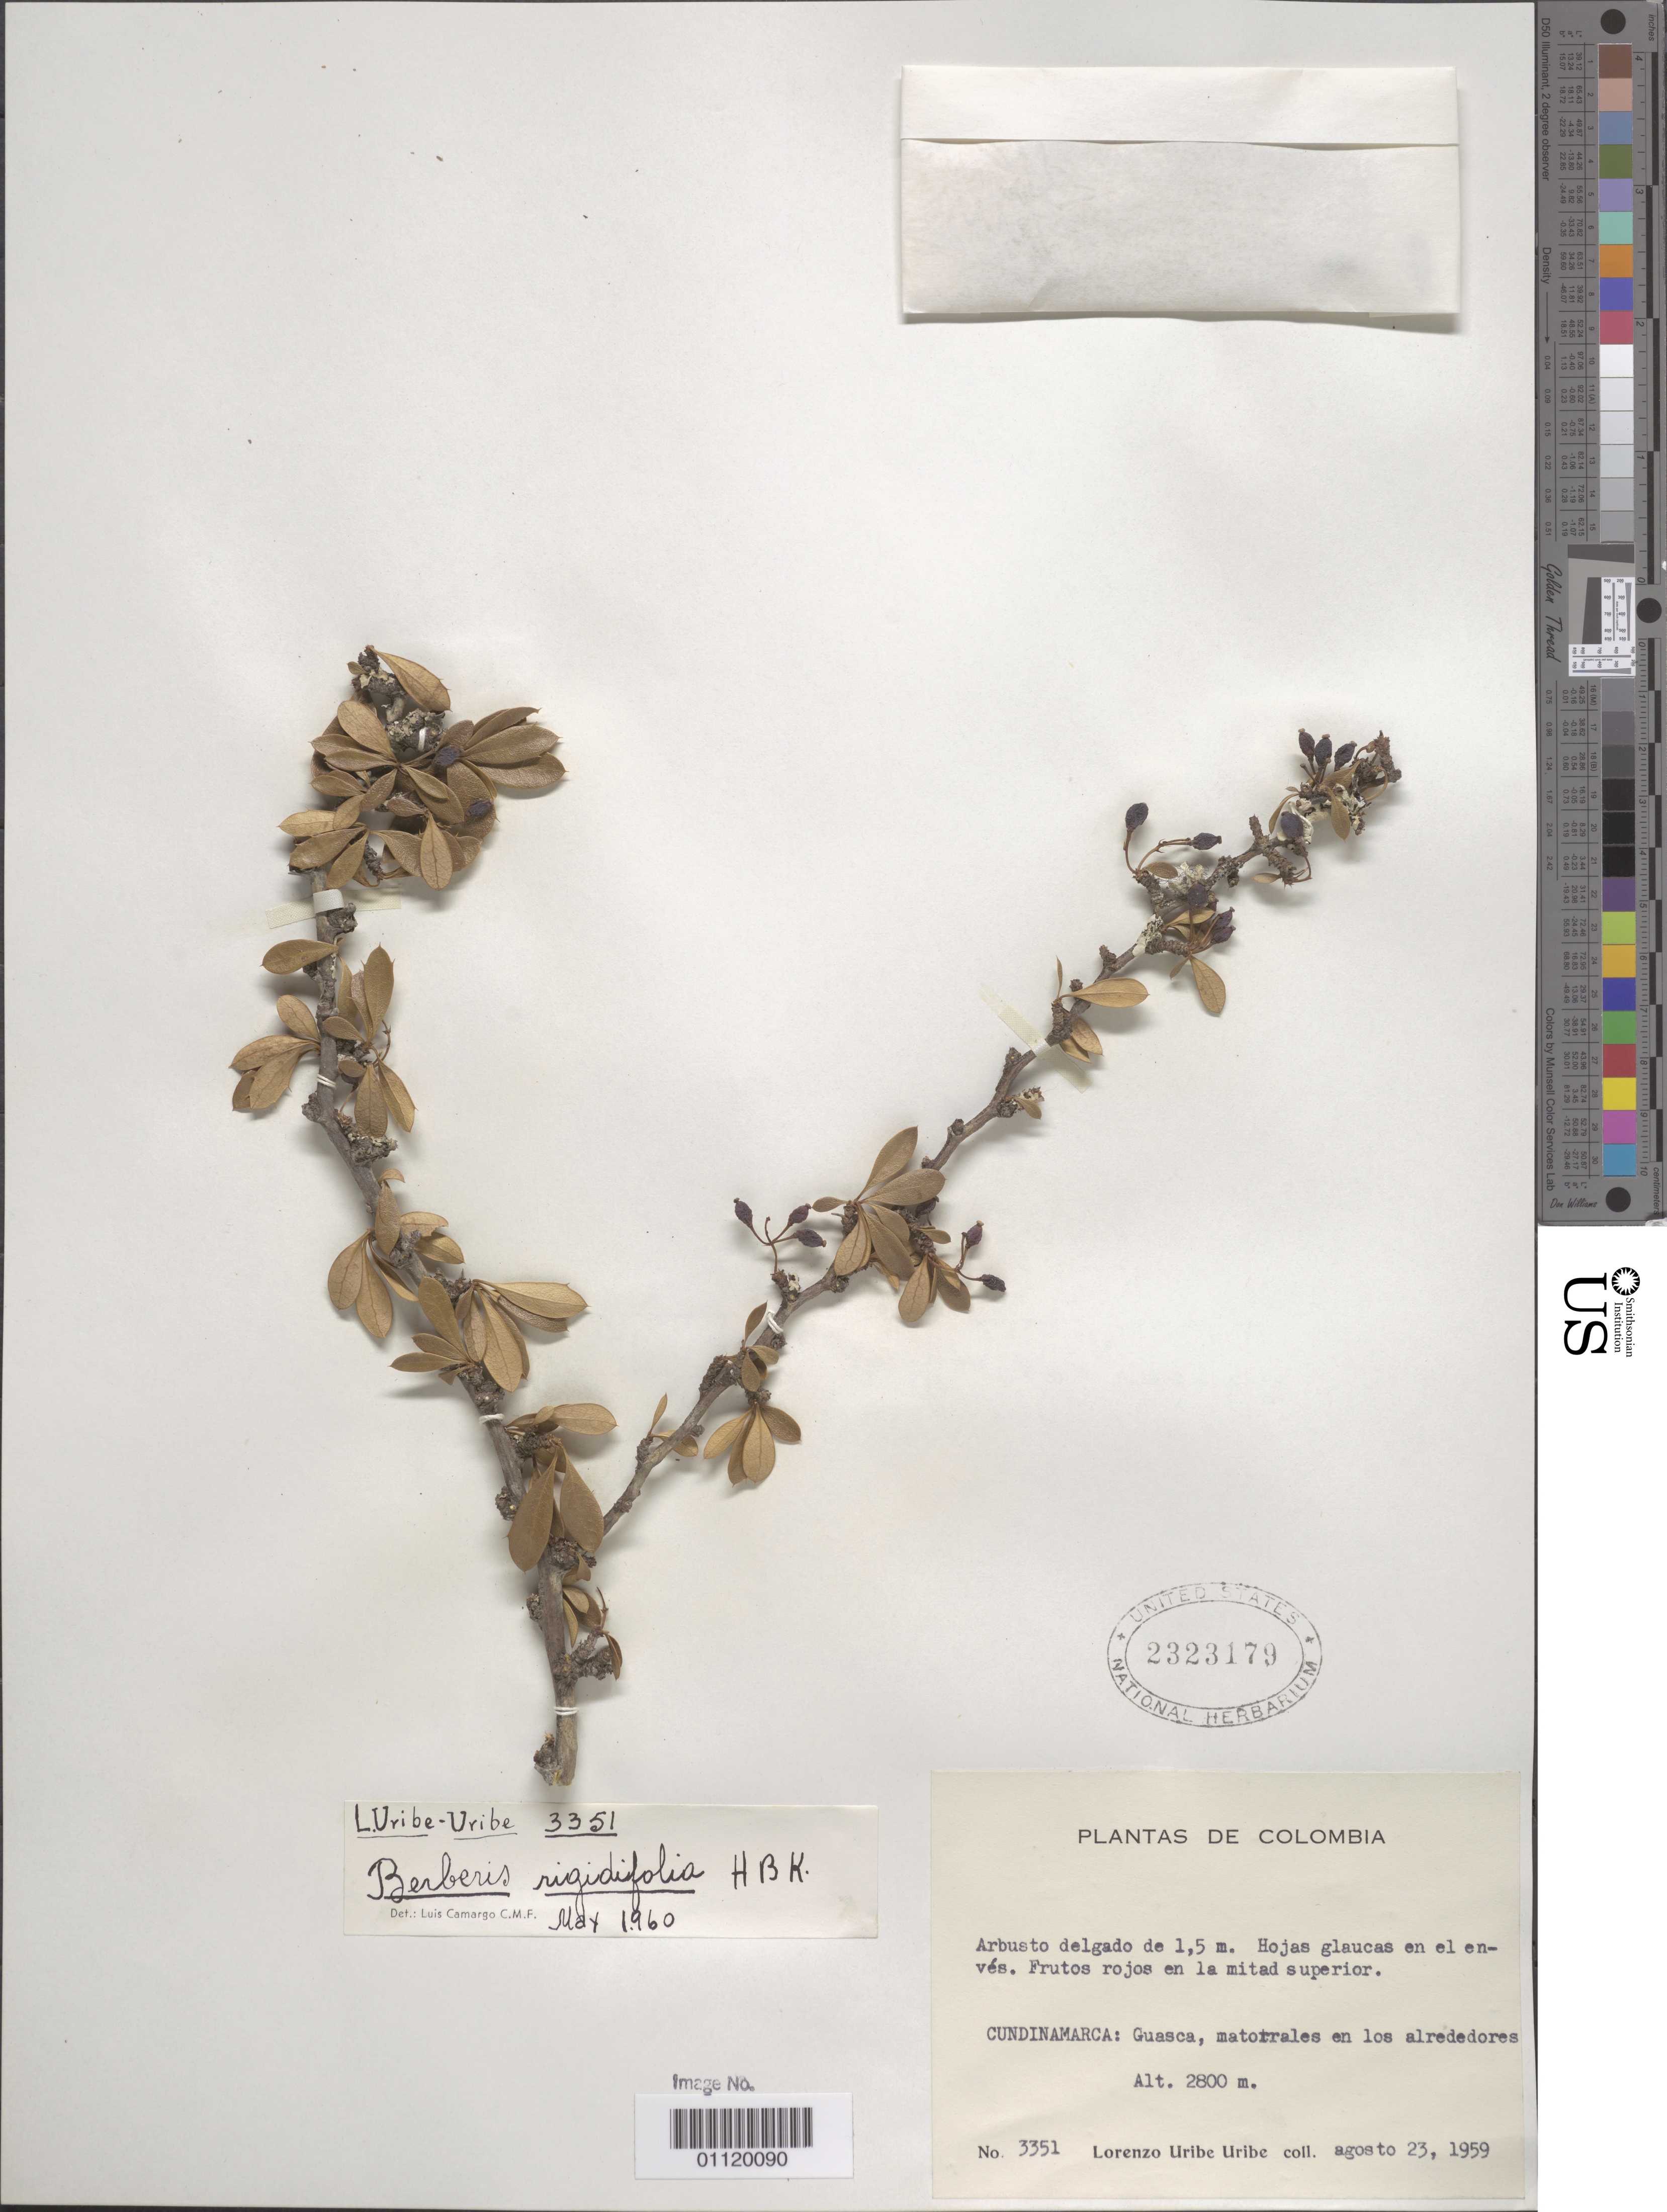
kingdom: Plantae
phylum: Tracheophyta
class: Magnoliopsida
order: Ranunculales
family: Berberidaceae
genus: Berberis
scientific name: Berberis rigidifolia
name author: Kunth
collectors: L. Uribe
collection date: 1959-08-23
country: Colombia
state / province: Cundinamarca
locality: Guasca, shrubs in the surrounding area.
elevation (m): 2800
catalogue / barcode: US 2323179